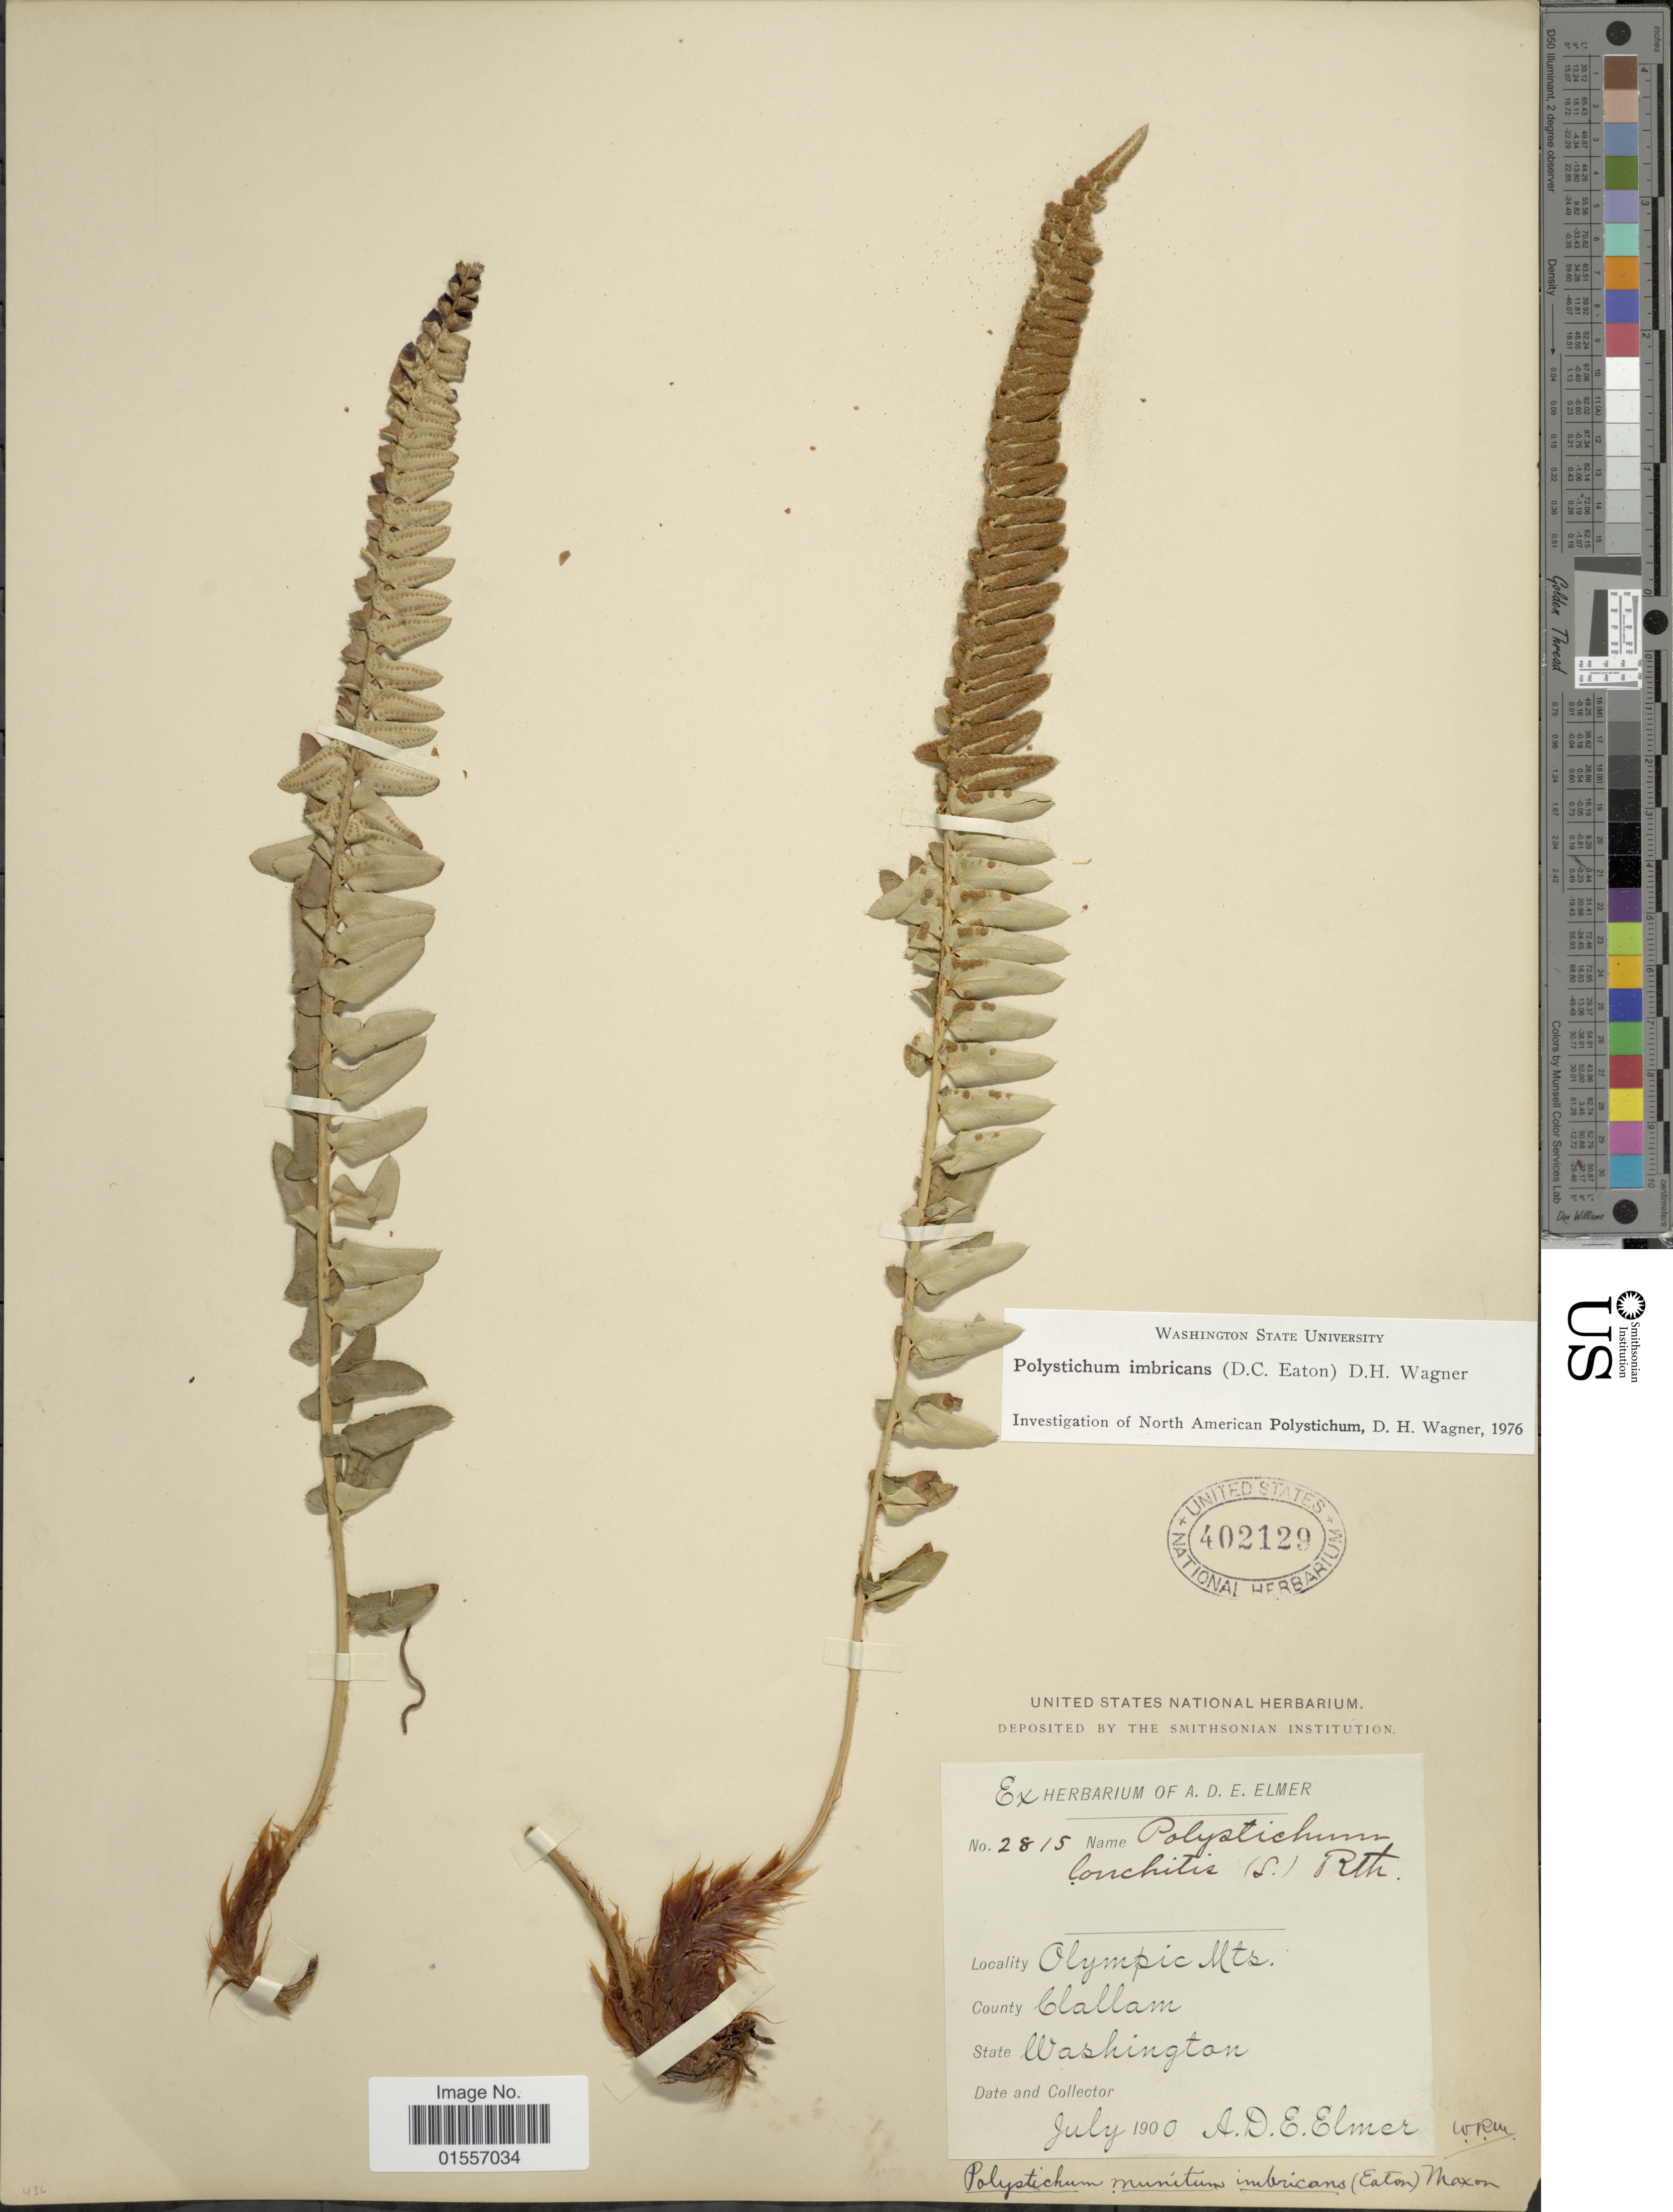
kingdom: Plantae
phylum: Tracheophyta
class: Polypodiopsida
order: Polypodiales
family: Dryopteridaceae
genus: Polystichum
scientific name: Polystichum imbricans subsp. imbricans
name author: (D.C. Eaton) D.H. Wagner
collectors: A. D. E. Elmer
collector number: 2815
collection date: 1900-07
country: United States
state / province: Washington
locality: Olympic Mts, Clallam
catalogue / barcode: US 402129